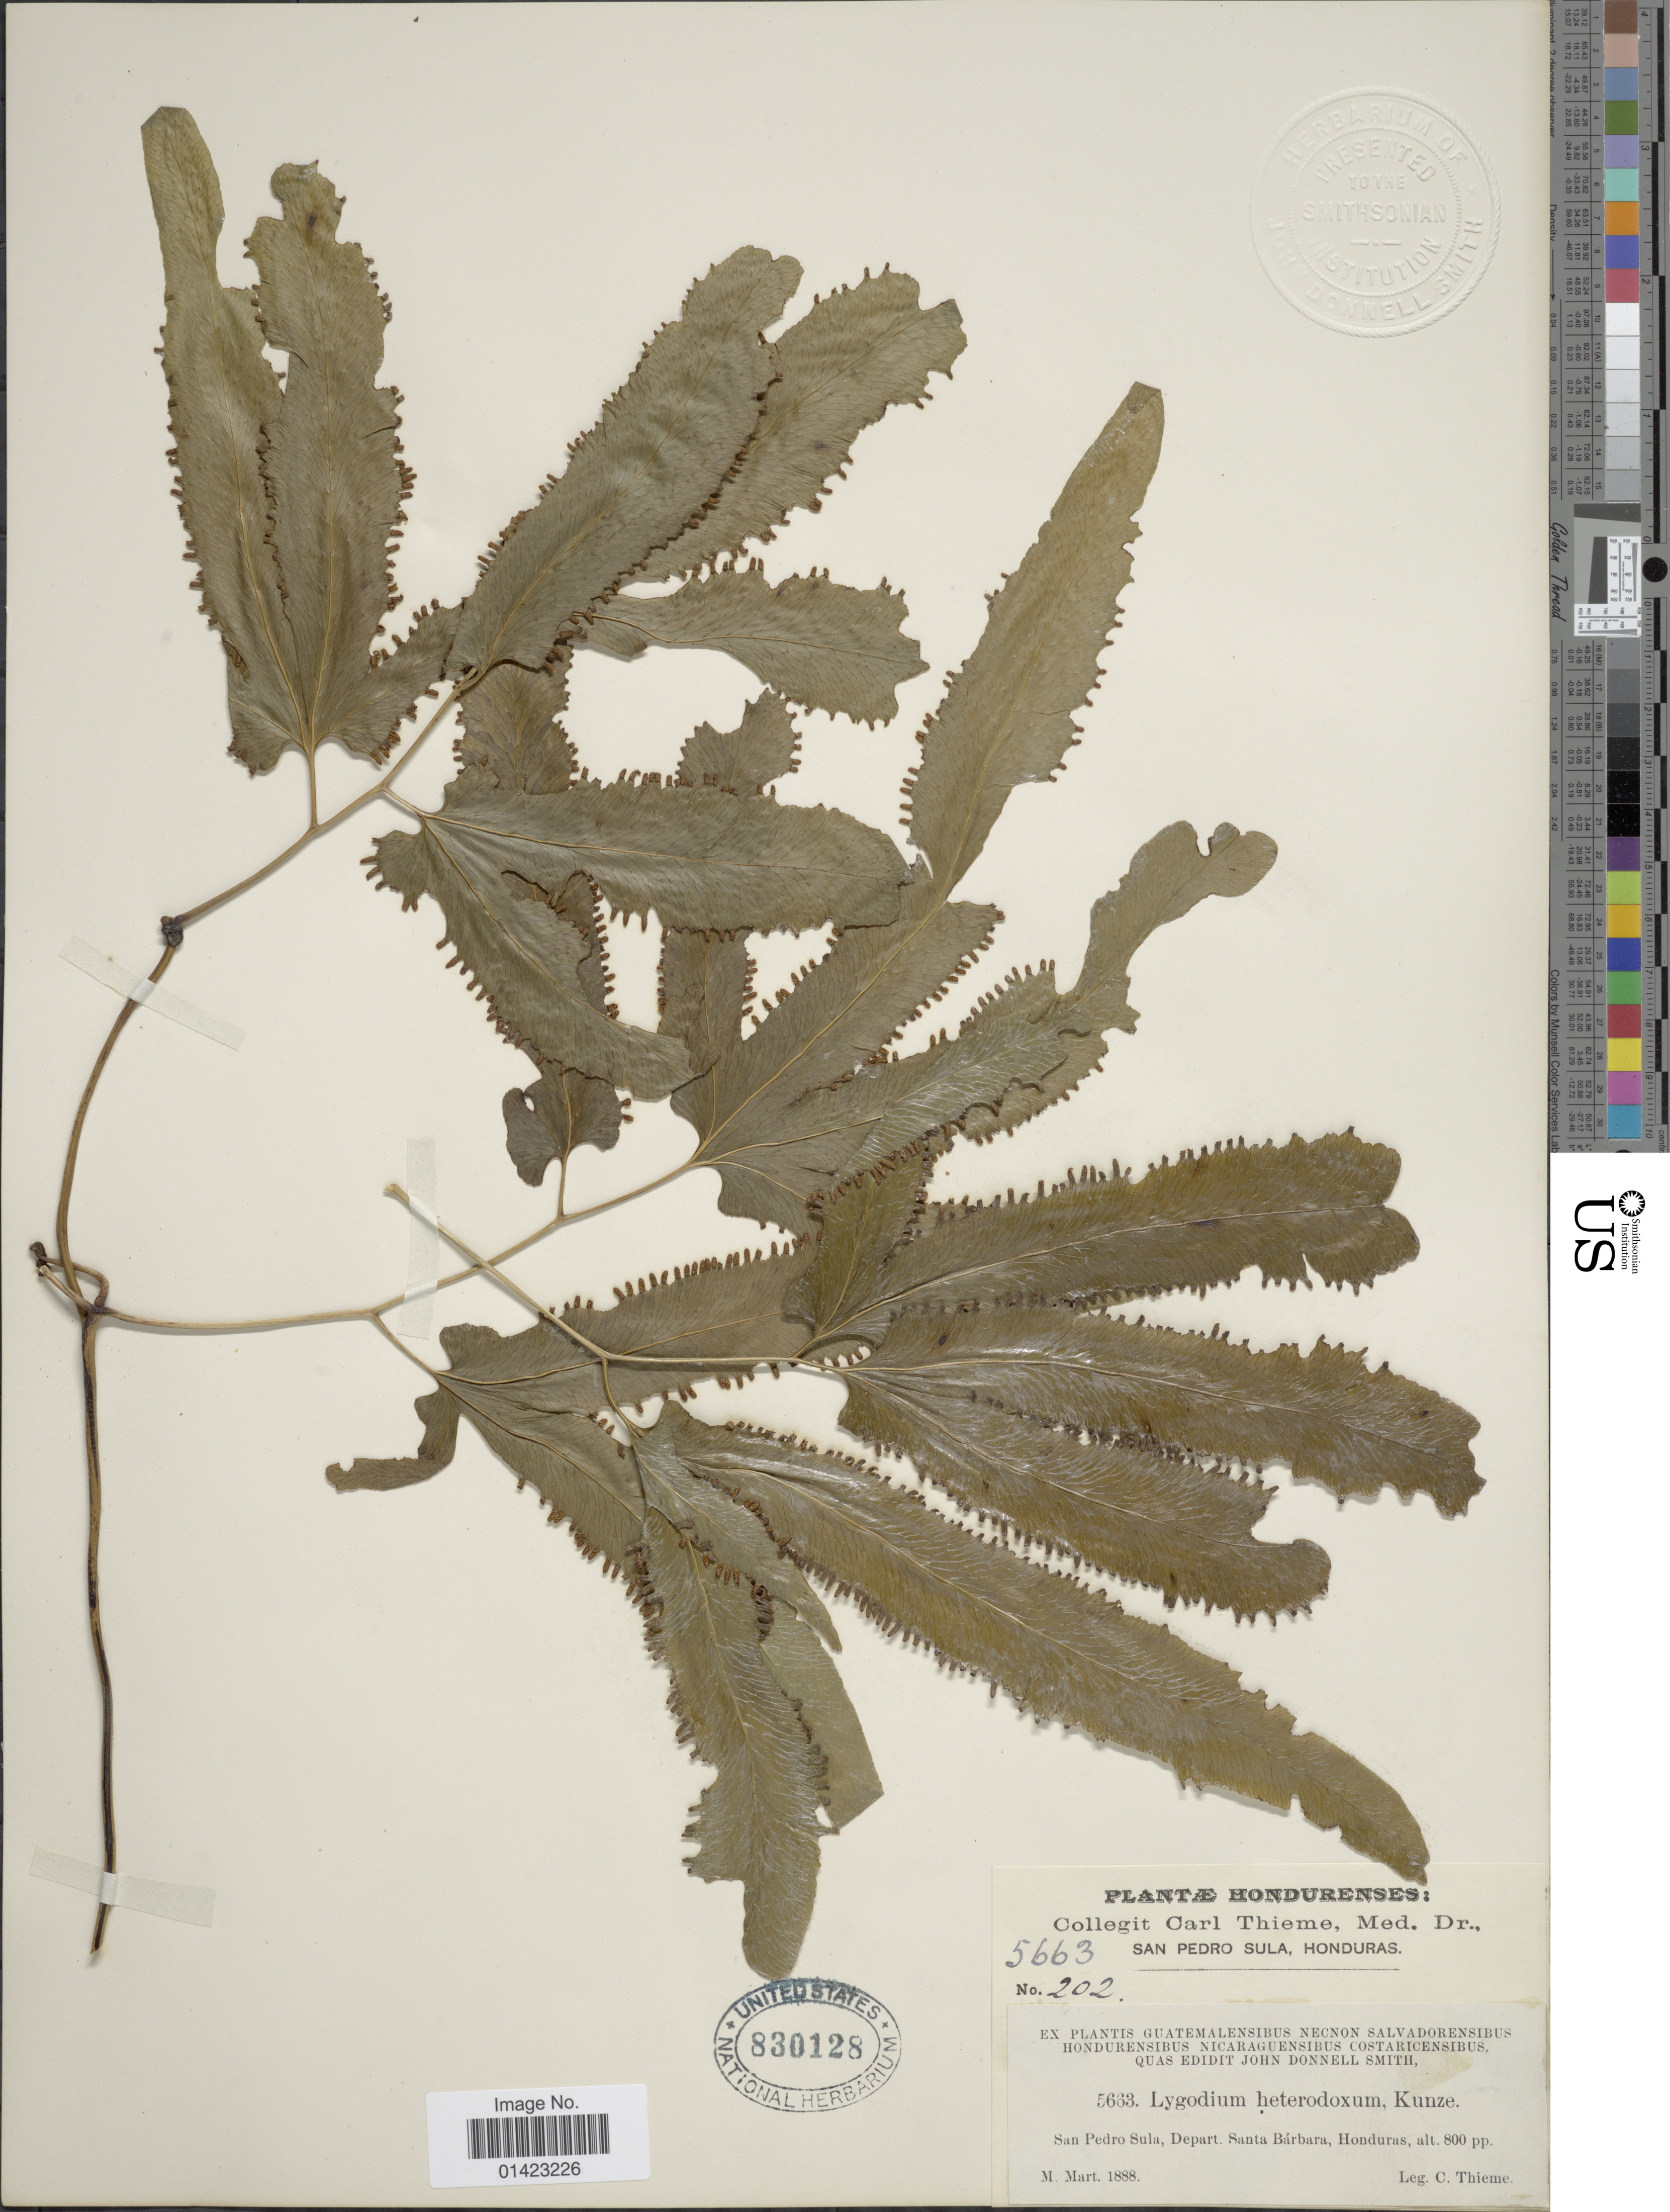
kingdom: Plantae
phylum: Tracheophyta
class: Polypodiopsida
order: Schizaeales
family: Lygodiaceae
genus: Lygodium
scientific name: Lygodium heterodoxum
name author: Kunze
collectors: C. Thieme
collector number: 5663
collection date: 1888-03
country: Honduras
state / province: Santa Bárbara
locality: San pedro Sula, Depart. Santa barbara, Honduras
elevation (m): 244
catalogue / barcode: US 830128